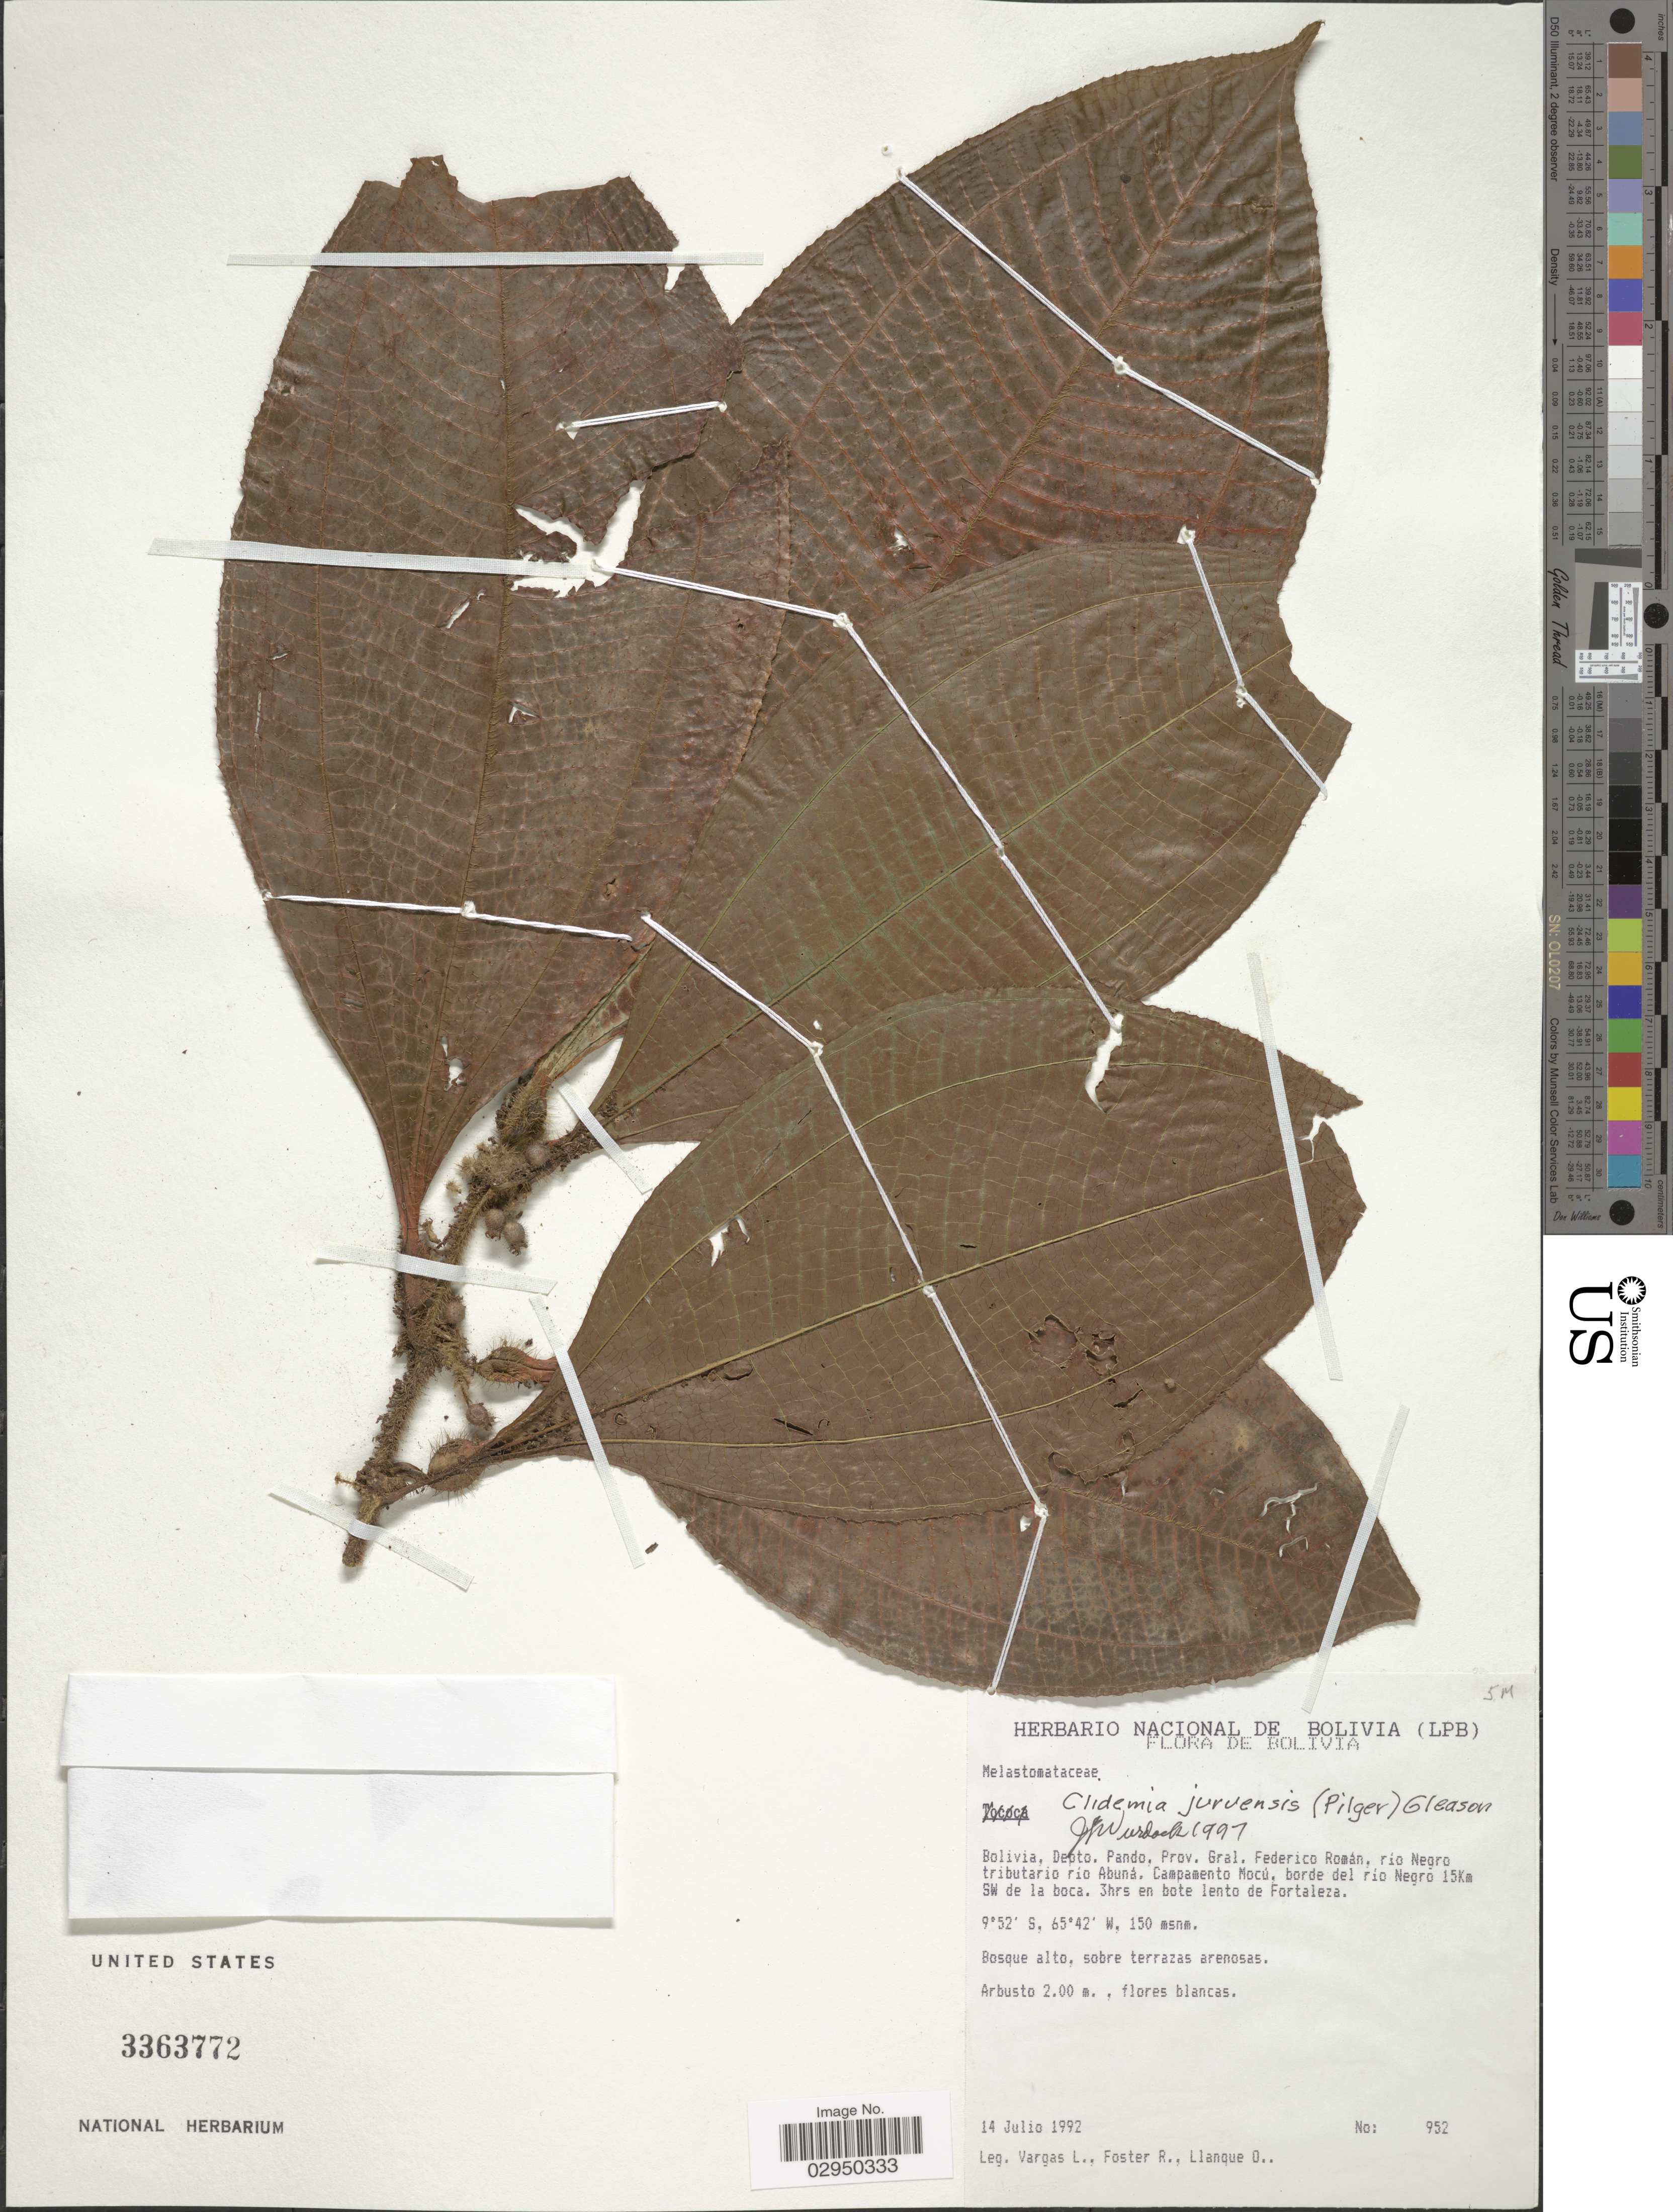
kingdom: Plantae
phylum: Tracheophyta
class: Magnoliopsida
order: Myrtales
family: Melastomataceae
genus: Clidemia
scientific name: Clidemia juruensis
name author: (Pilg.) Gleason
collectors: L. Vargas, R. Foster & O. Llanque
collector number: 952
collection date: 1992-07-14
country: Bolivia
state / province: Pando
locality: Depto. Pando, Prov. Gral. Federico Román, río Negro tributario río Abuná. Campamento Mocú, borde del río Negro 15Km SW de la boca. 3hrs en bote de Fortaleza.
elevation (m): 150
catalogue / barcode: US 3363772